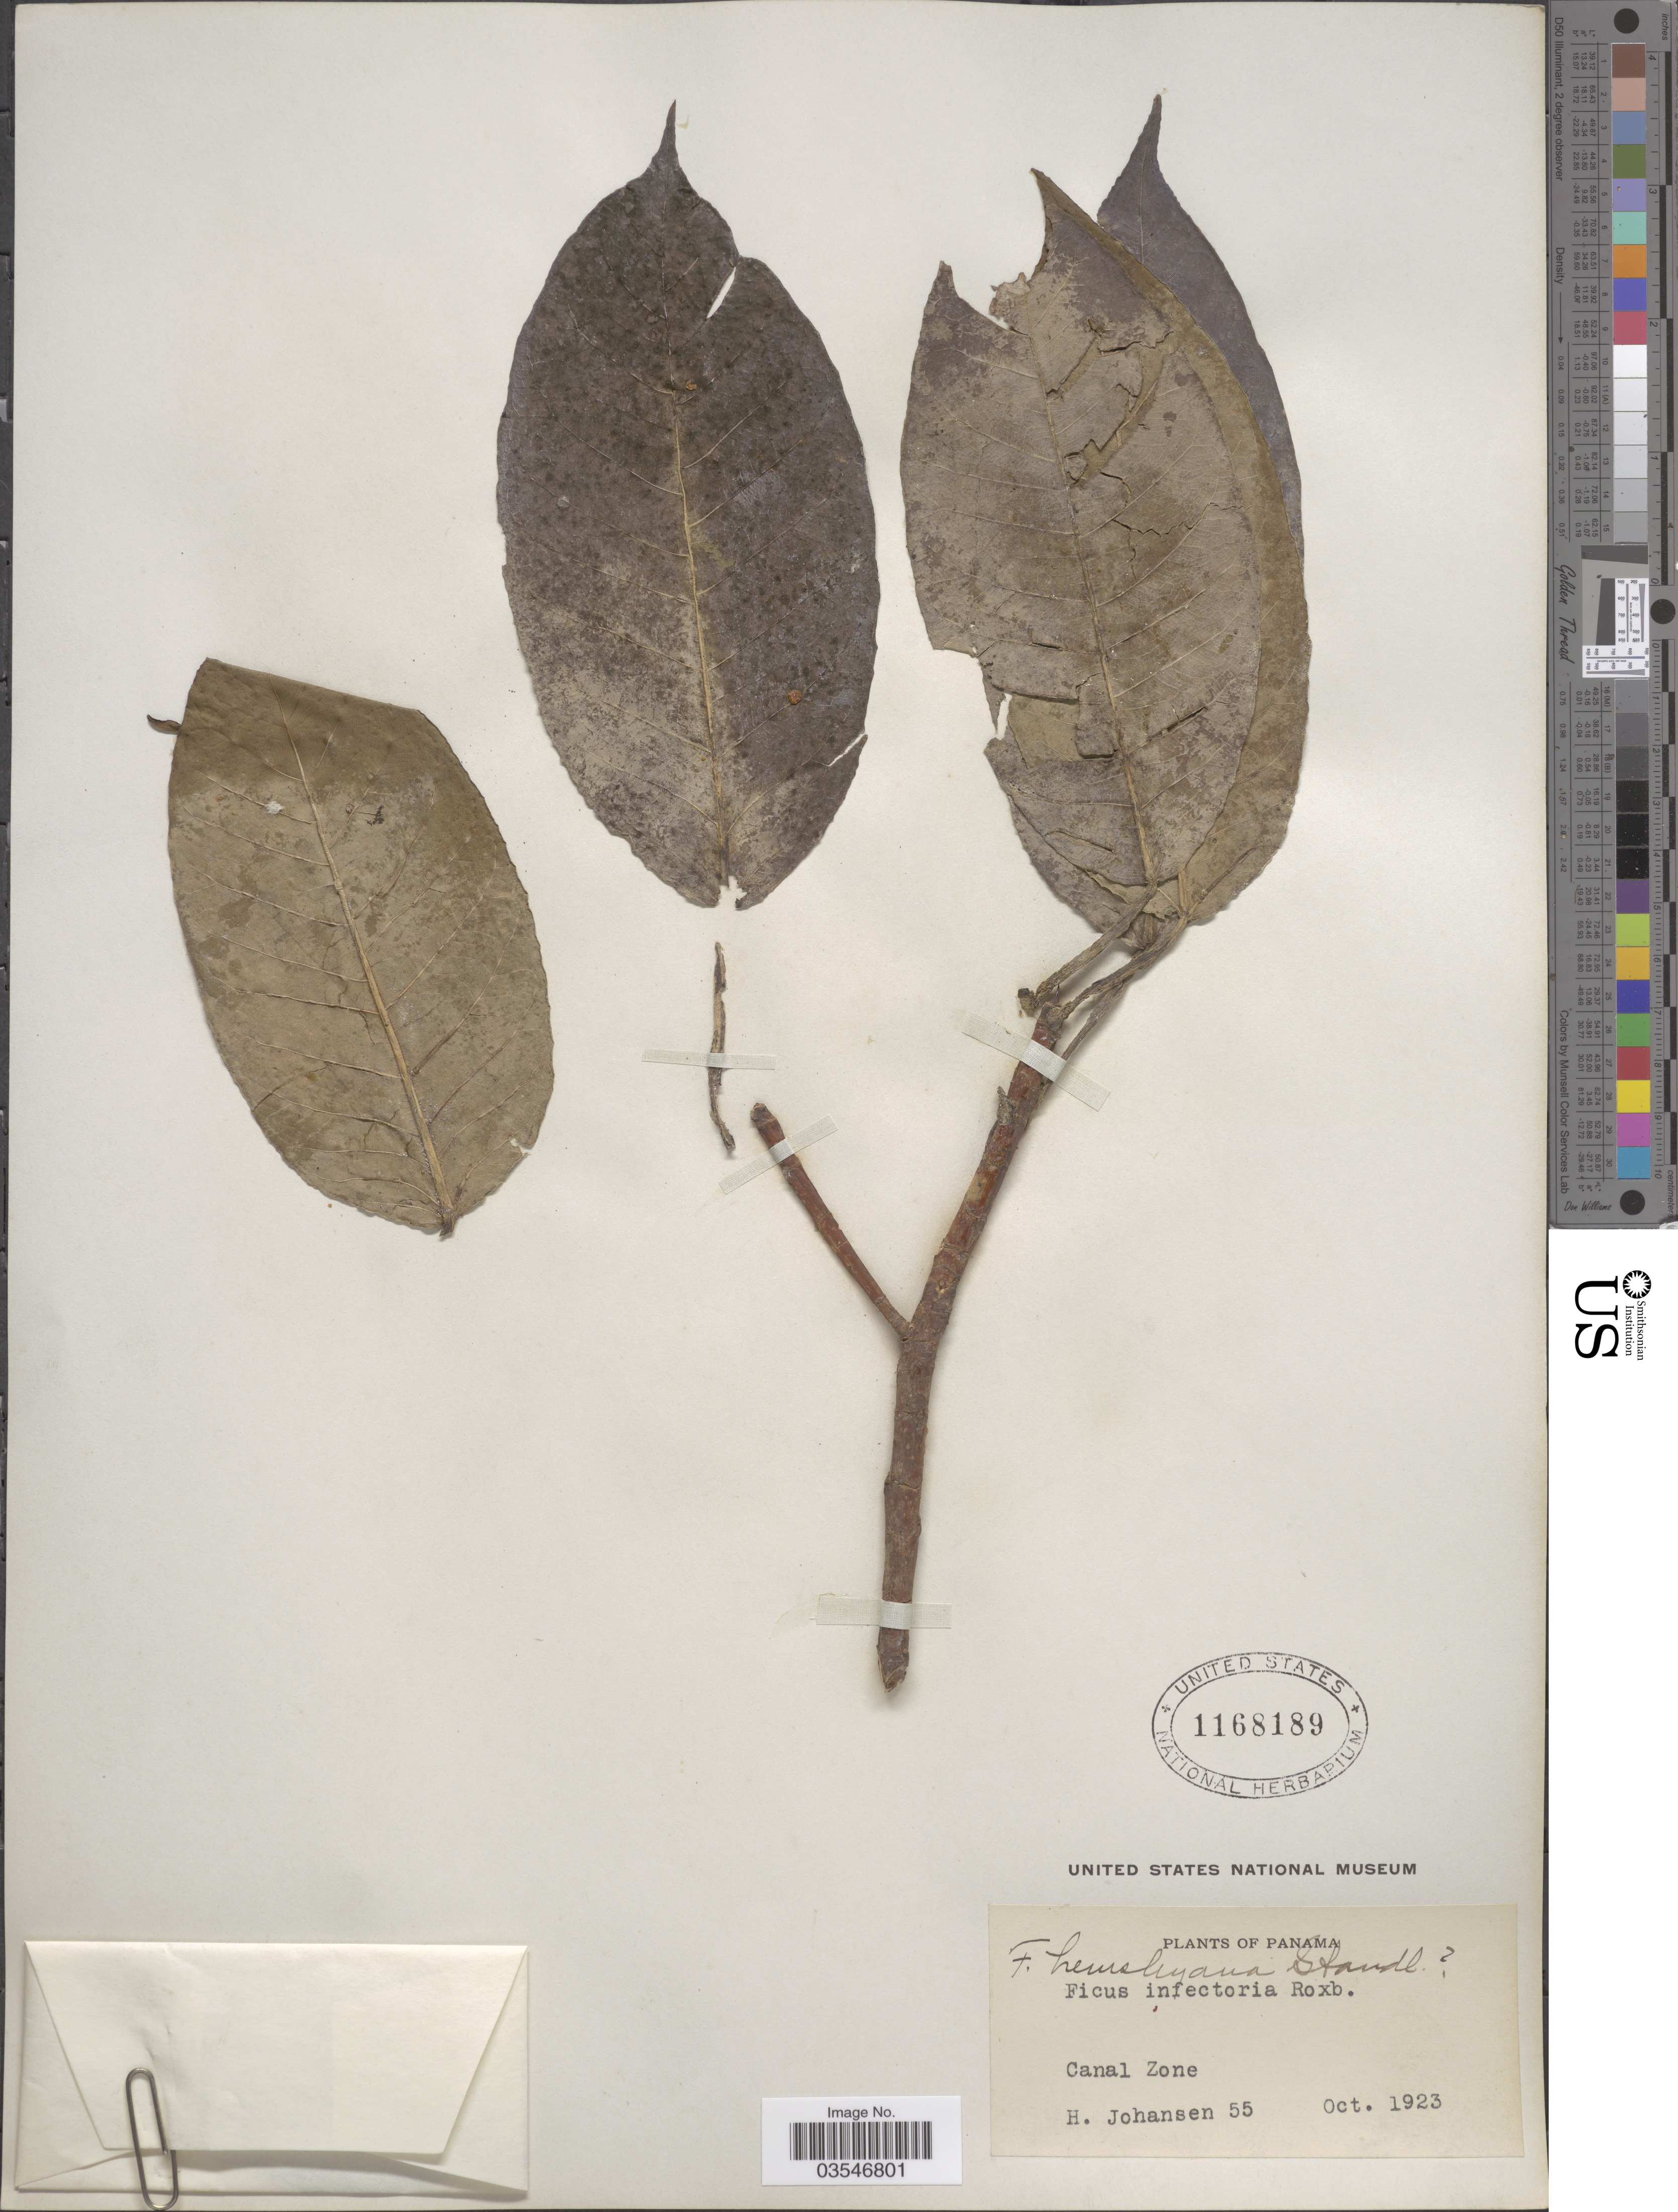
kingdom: Plantae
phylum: Tracheophyta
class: Magnoliopsida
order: Rosales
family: Moraceae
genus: Ficus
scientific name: Ficus hemsleyana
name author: King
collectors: H. Johansen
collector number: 55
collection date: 1923-10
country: Panama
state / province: Colón / Panamá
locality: Canal Zone.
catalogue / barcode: US 1168189